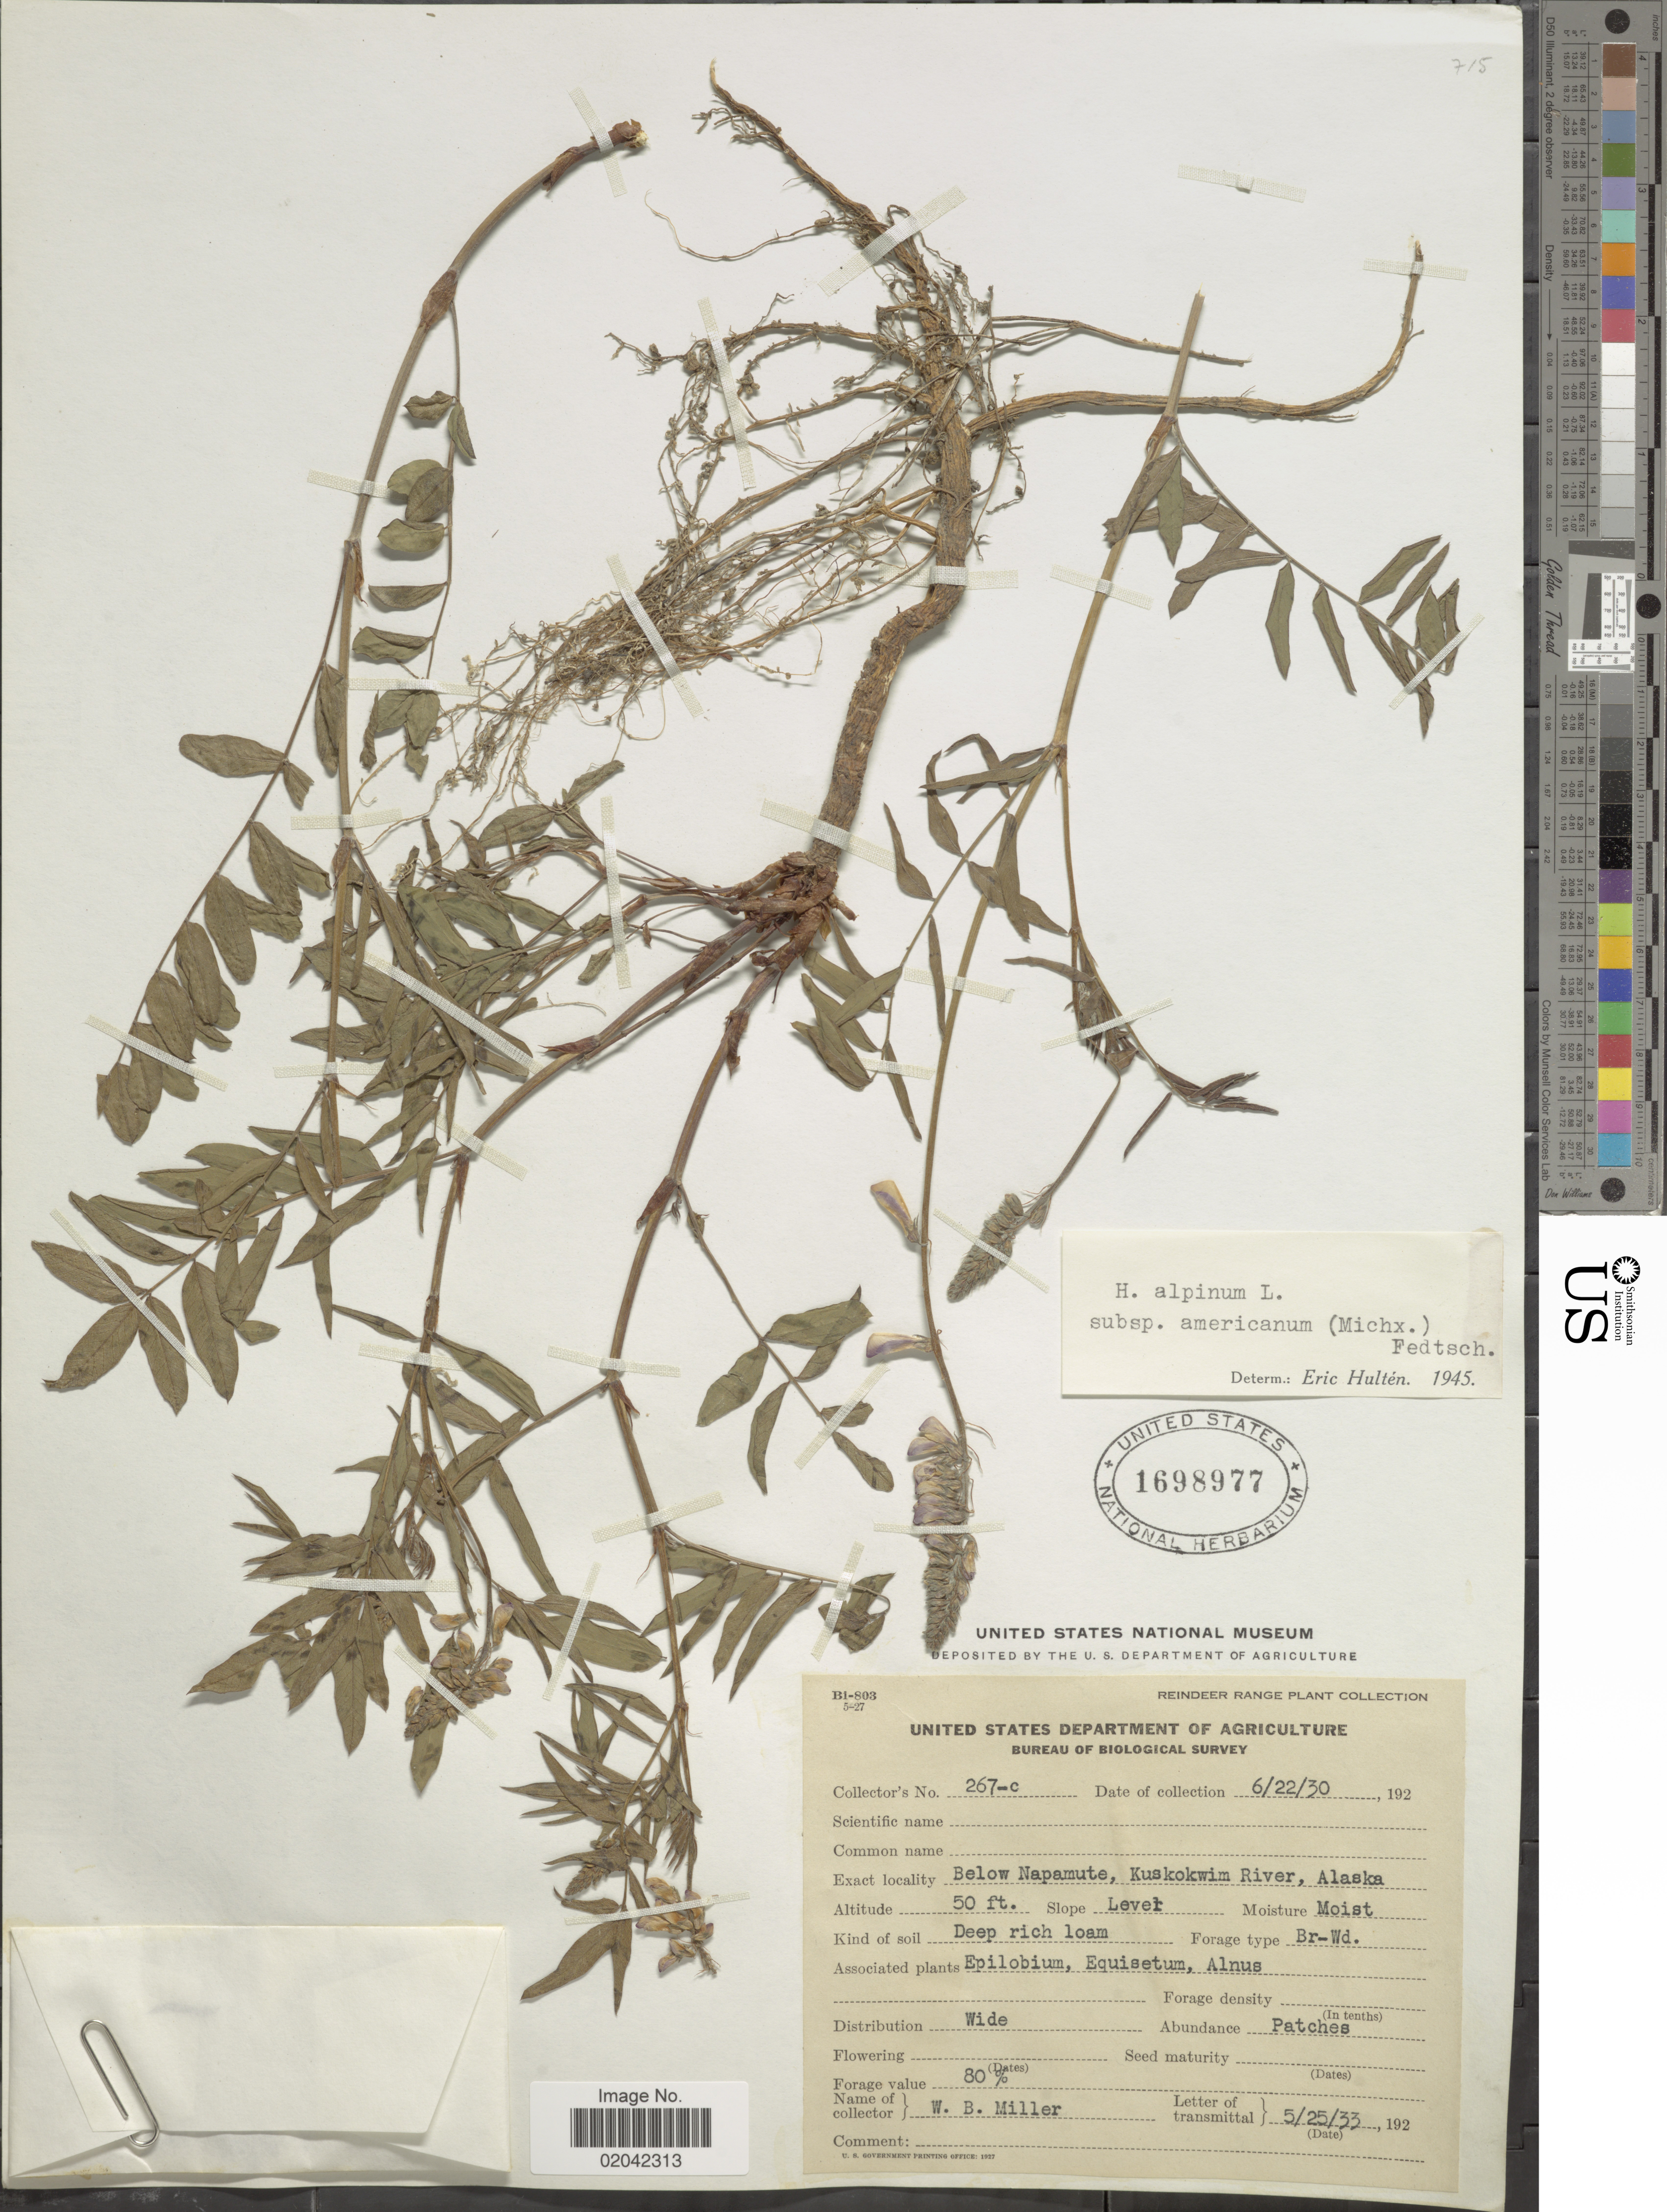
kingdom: Plantae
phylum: Tracheophyta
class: Magnoliopsida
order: Fabales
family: Fabaceae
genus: Hedysarum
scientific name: Hedysarum alpinum var. americanum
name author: Michx. ex Pursh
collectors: W. Miller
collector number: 267-c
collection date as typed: Transcribed d/m/y: 22/6/30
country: United States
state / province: Alaska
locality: Below Napamute, Kuskowim River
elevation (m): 15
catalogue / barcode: US 1698977